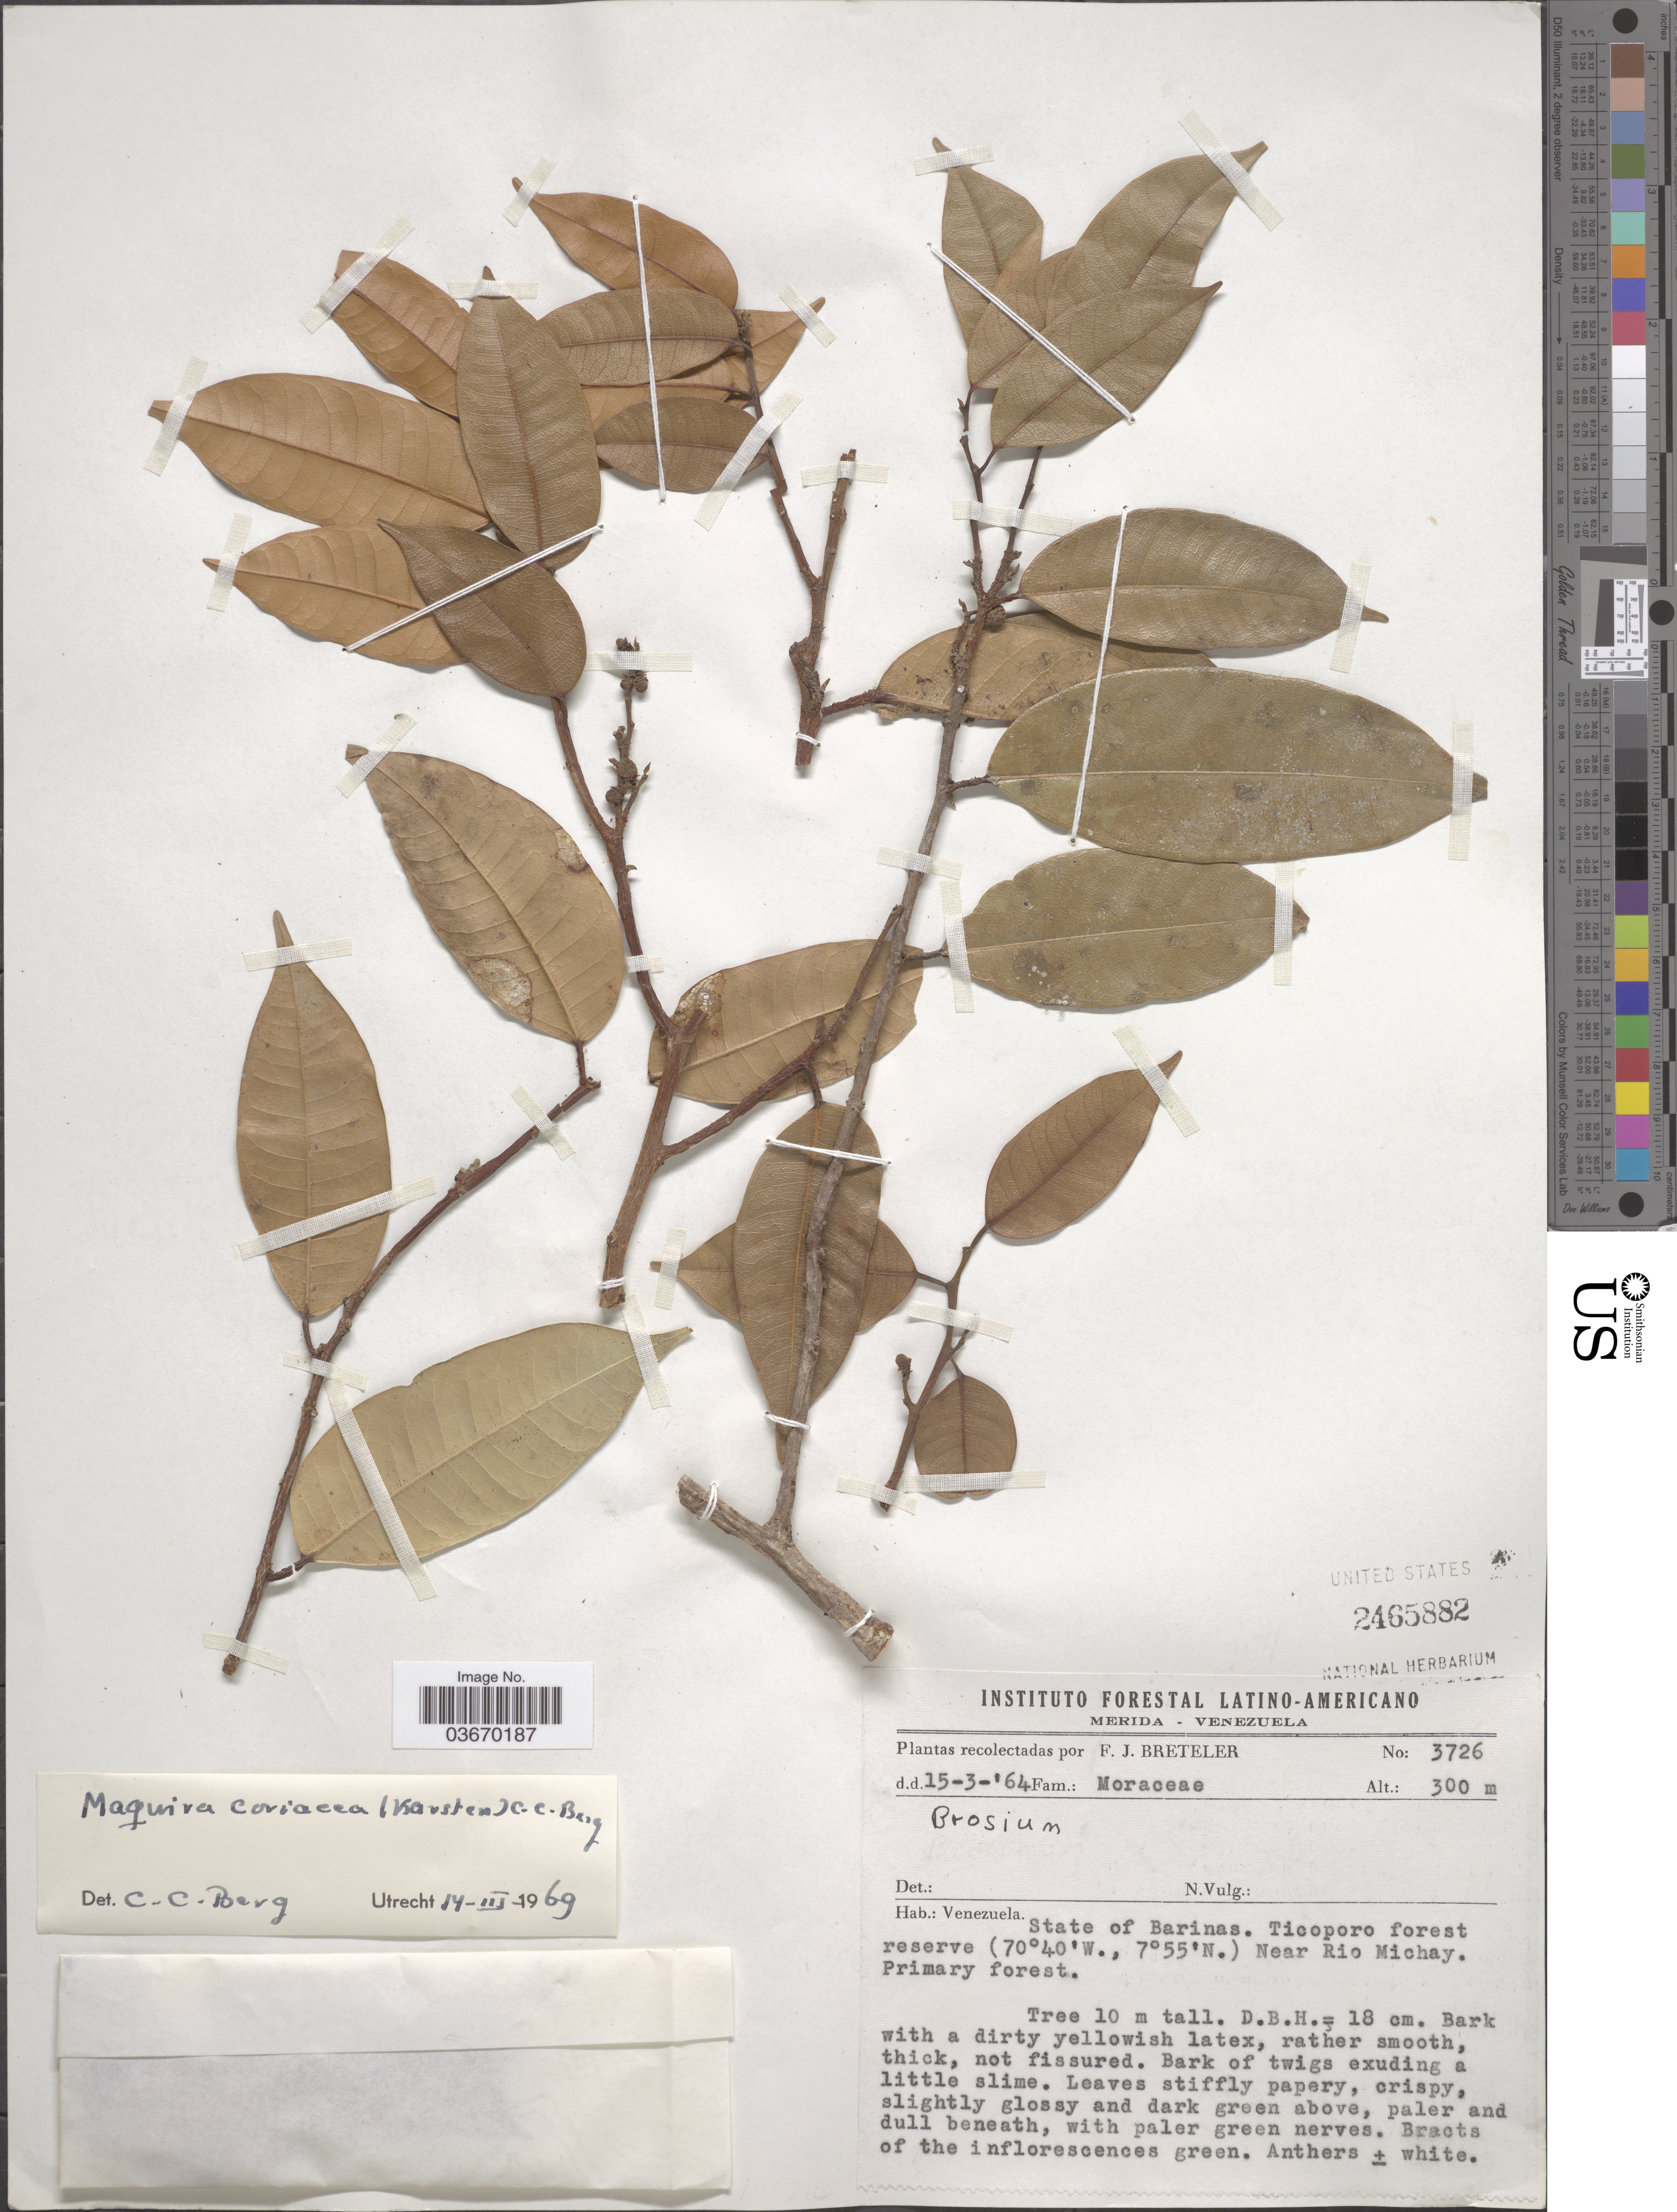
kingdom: Plantae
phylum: Tracheophyta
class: Magnoliopsida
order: Rosales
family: Moraceae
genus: Maquira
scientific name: Maquira coriacea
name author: (H. Karst.) C.C. Berg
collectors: F. J. Breteler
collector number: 3726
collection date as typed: Transcribed d/m/y: 15/3/64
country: Venezuela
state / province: Barinas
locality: Ticoporo forest reserve. Near Rio Michay. Primary forest.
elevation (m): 300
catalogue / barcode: US 2465882